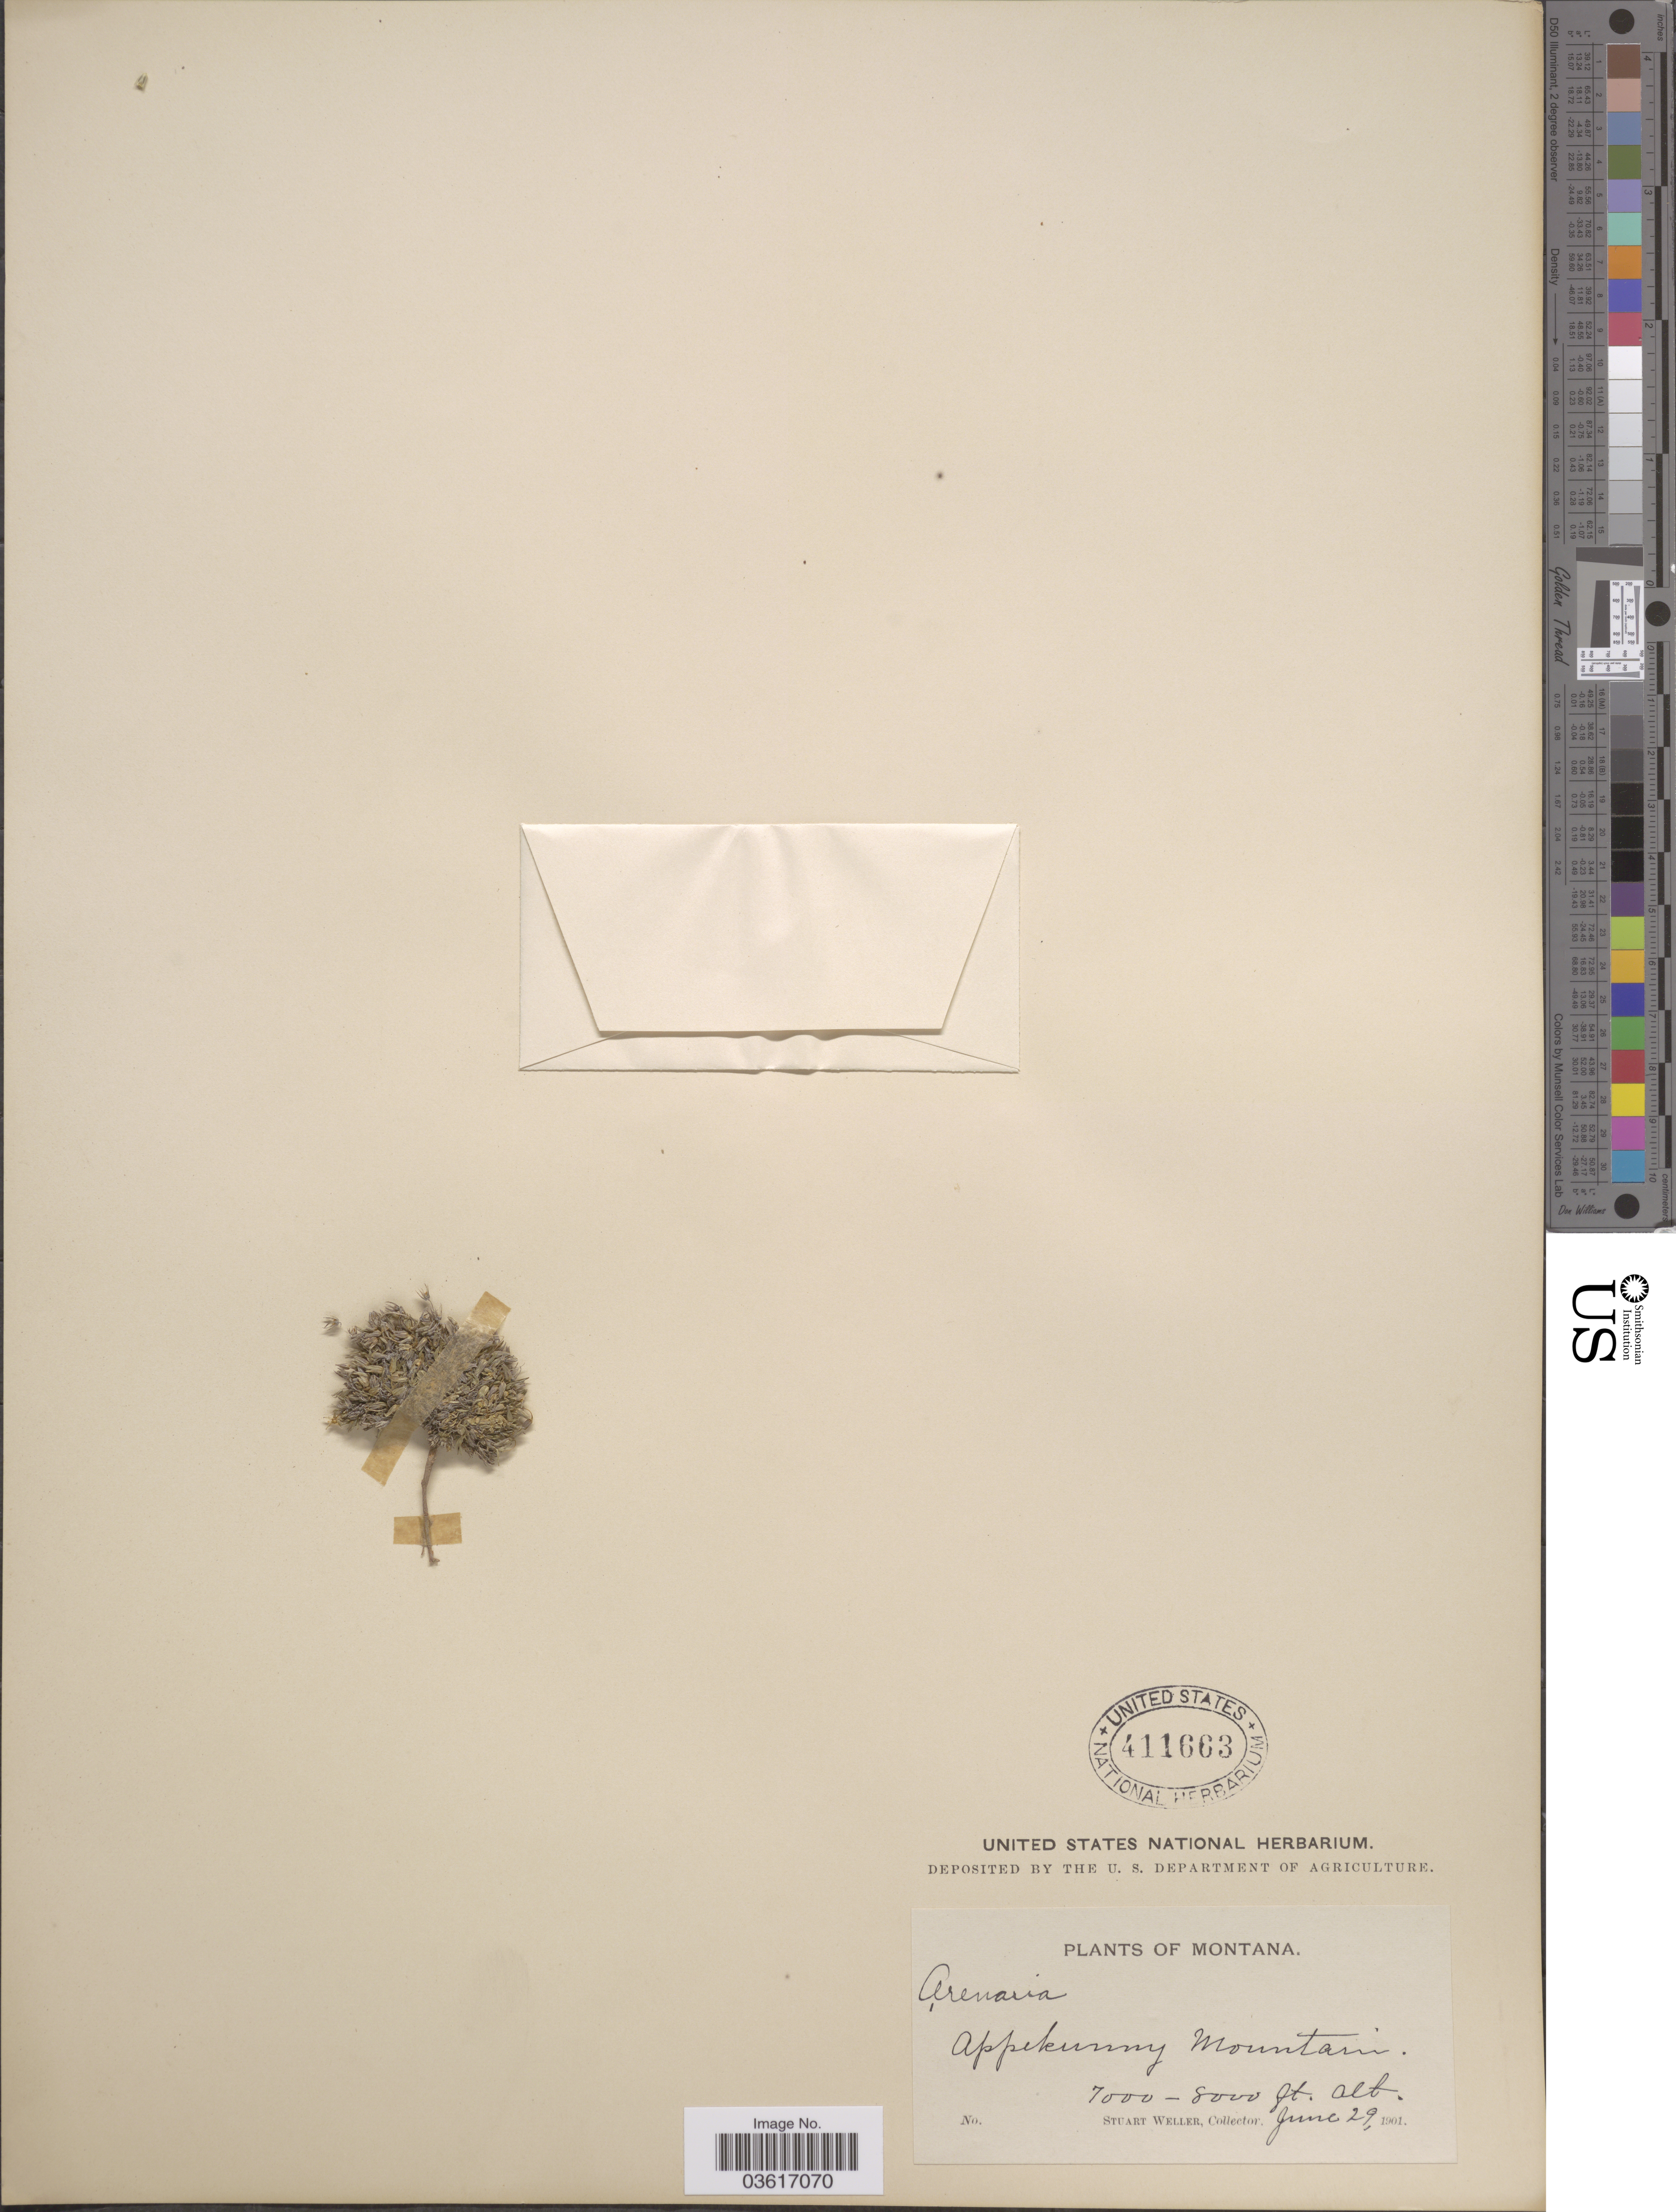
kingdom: Plantae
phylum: Tracheophyta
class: Magnoliopsida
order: Caryophyllales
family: Caryophyllaceae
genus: Minuartia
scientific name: Minuartia sp.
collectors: S. Weller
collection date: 1901-06-29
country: United States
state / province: Montana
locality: Appekunny Mountain.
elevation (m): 2134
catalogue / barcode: US 411663